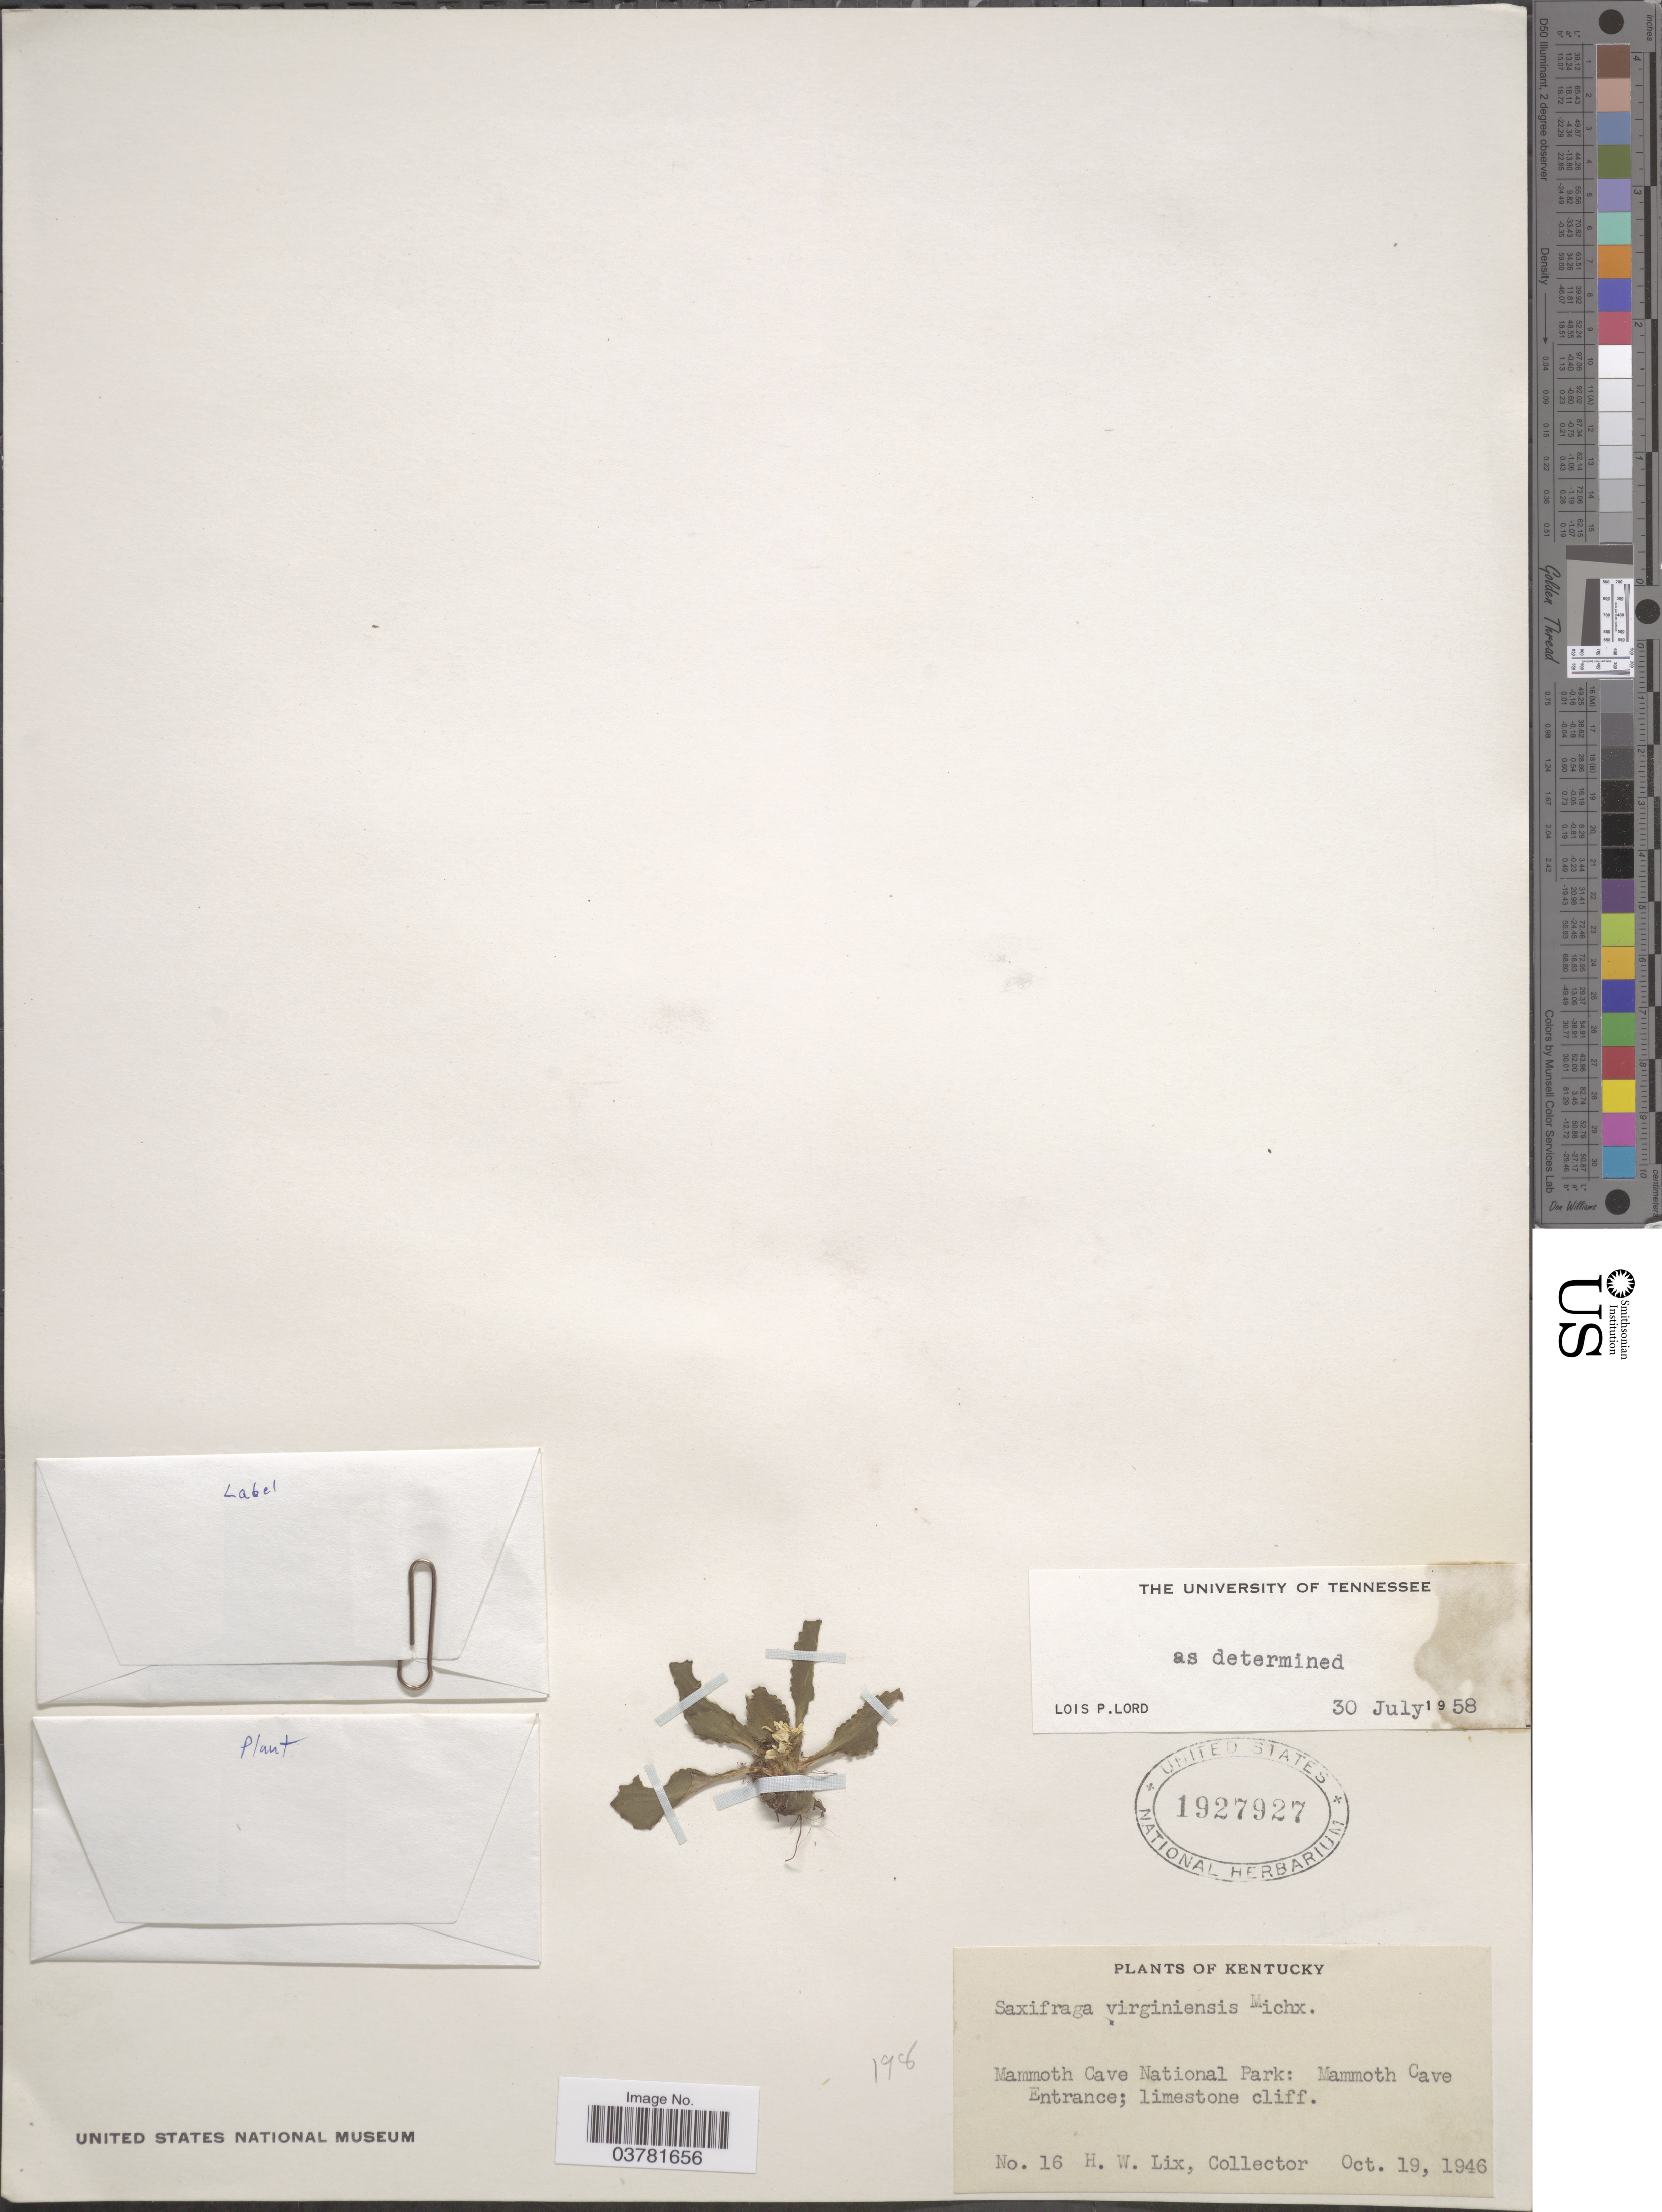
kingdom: Plantae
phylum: Tracheophyta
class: Magnoliopsida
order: Saxifragales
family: Saxifragaceae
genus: Micranthes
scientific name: Micranthes virginiensis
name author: (Michx.) Small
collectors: H. W. Lix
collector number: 16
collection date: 1946-10-19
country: United States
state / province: Kentucky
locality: Mammoth Cave National Park: Mammoth Cave Entrance; limestone cliff.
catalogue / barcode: US 1927927